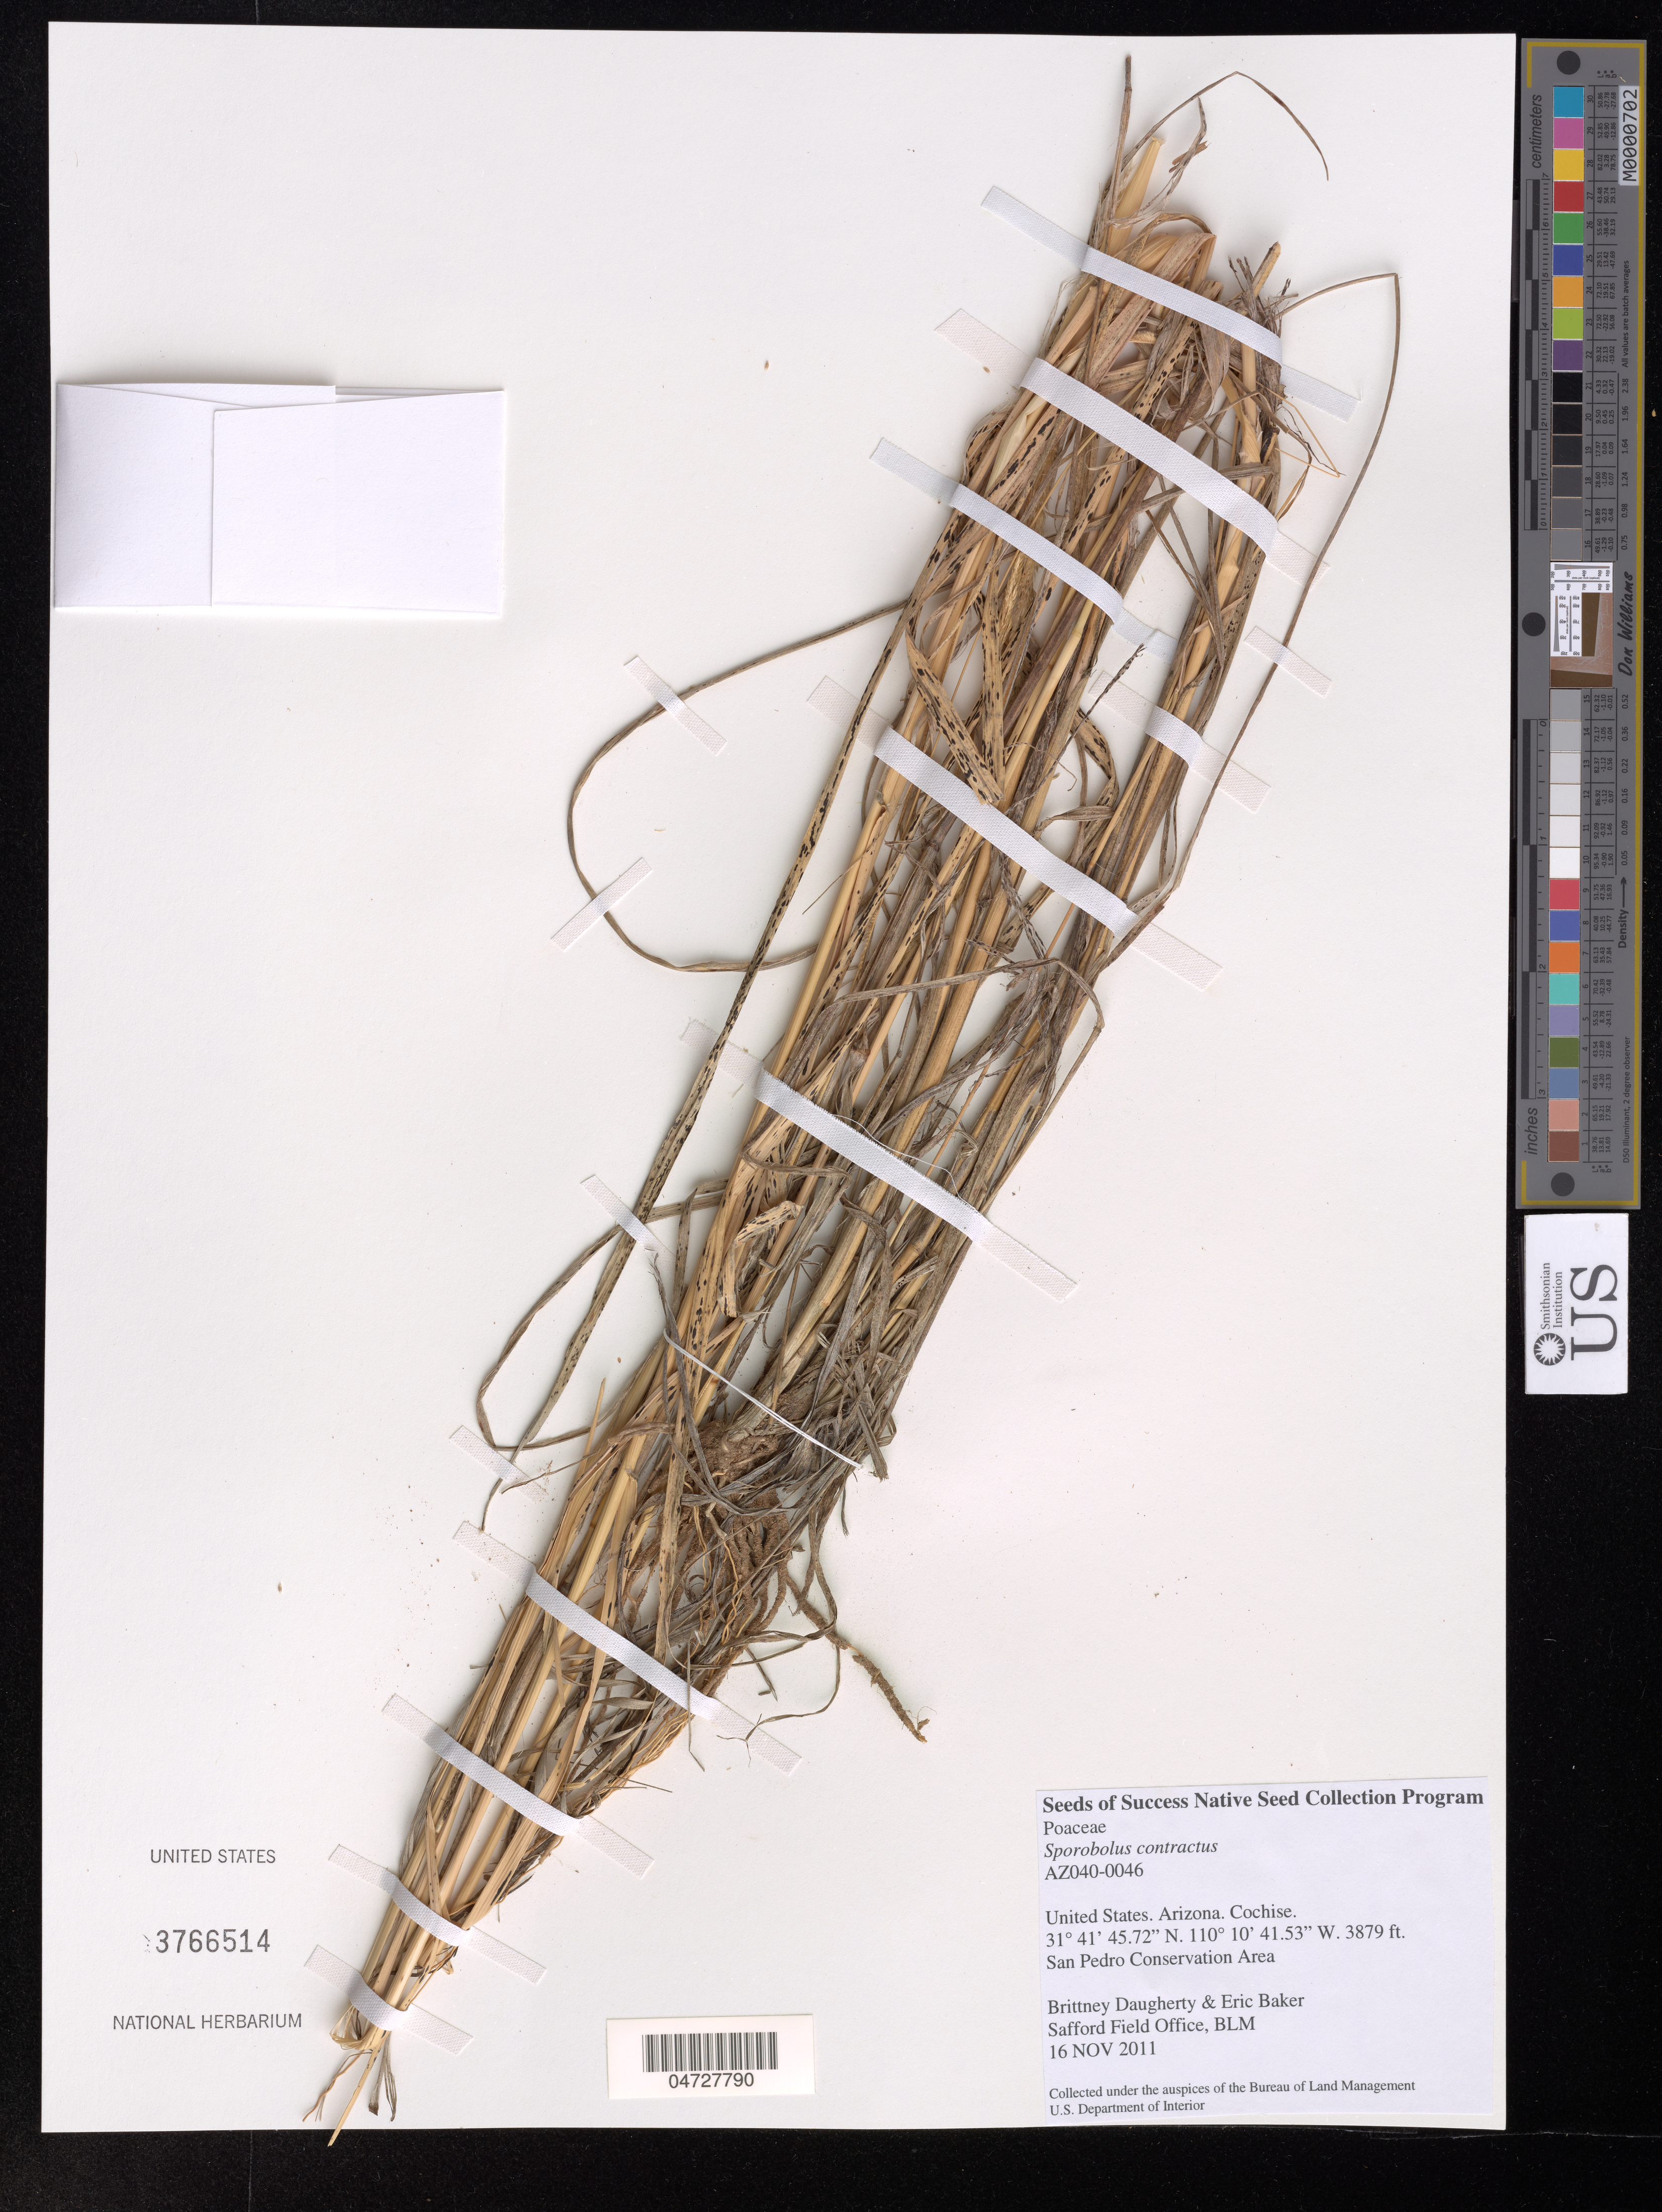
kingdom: Plantae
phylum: Tracheophyta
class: Liliopsida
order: Poales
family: Poaceae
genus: Sporobolus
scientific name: Sporobolus contractus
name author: Hitchc.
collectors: B. Daugherty & E. Baker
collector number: AZ040-0046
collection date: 2011-11-16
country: United States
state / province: Arizona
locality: Cochise. San Pedro Conservation Area.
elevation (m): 1182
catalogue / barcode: US 3766514